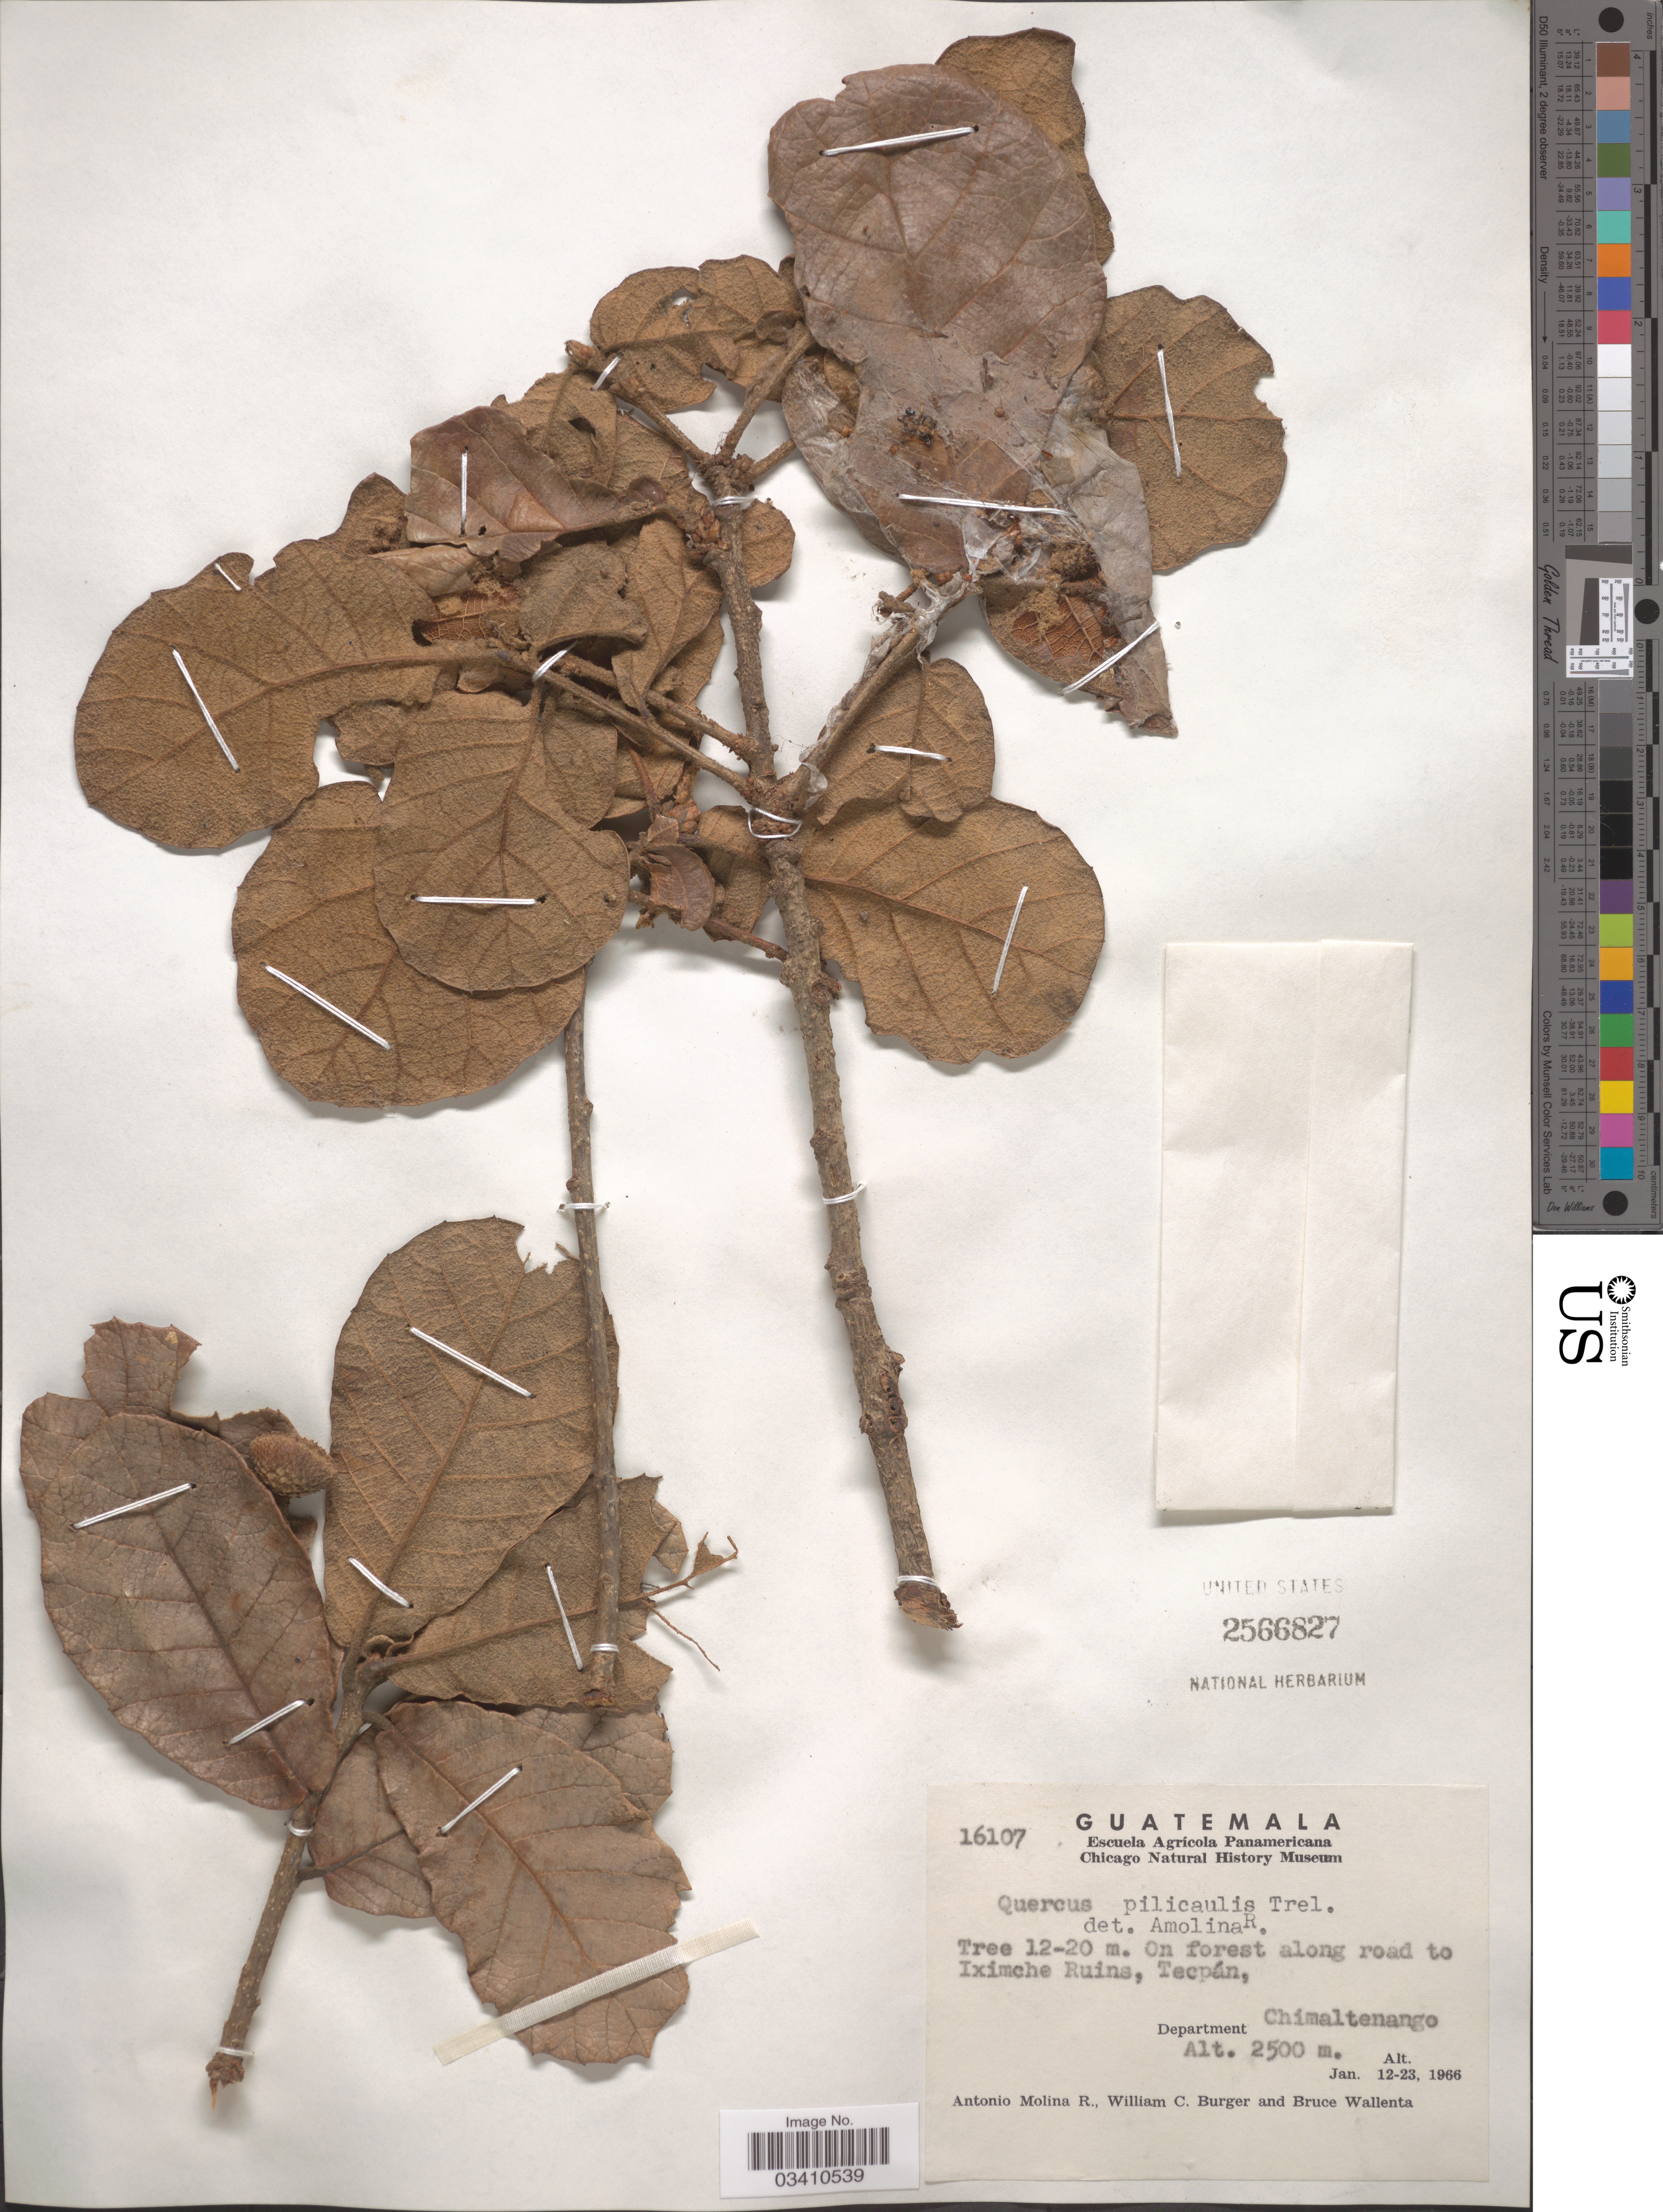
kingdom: Plantae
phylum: Tracheophyta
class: Magnoliopsida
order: Fagales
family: Fagaceae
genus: Quercus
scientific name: Quercus pilicaulis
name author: Trel.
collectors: A. Molina R., W. Burger & B. Wallenta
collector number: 16107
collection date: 1966-01-12/1966-01-23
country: Guatemala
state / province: Chimaltenango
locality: Along road to Iximche Ruins, Tecpán, Department Chimaltenango.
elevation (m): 2500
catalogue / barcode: US 2566827